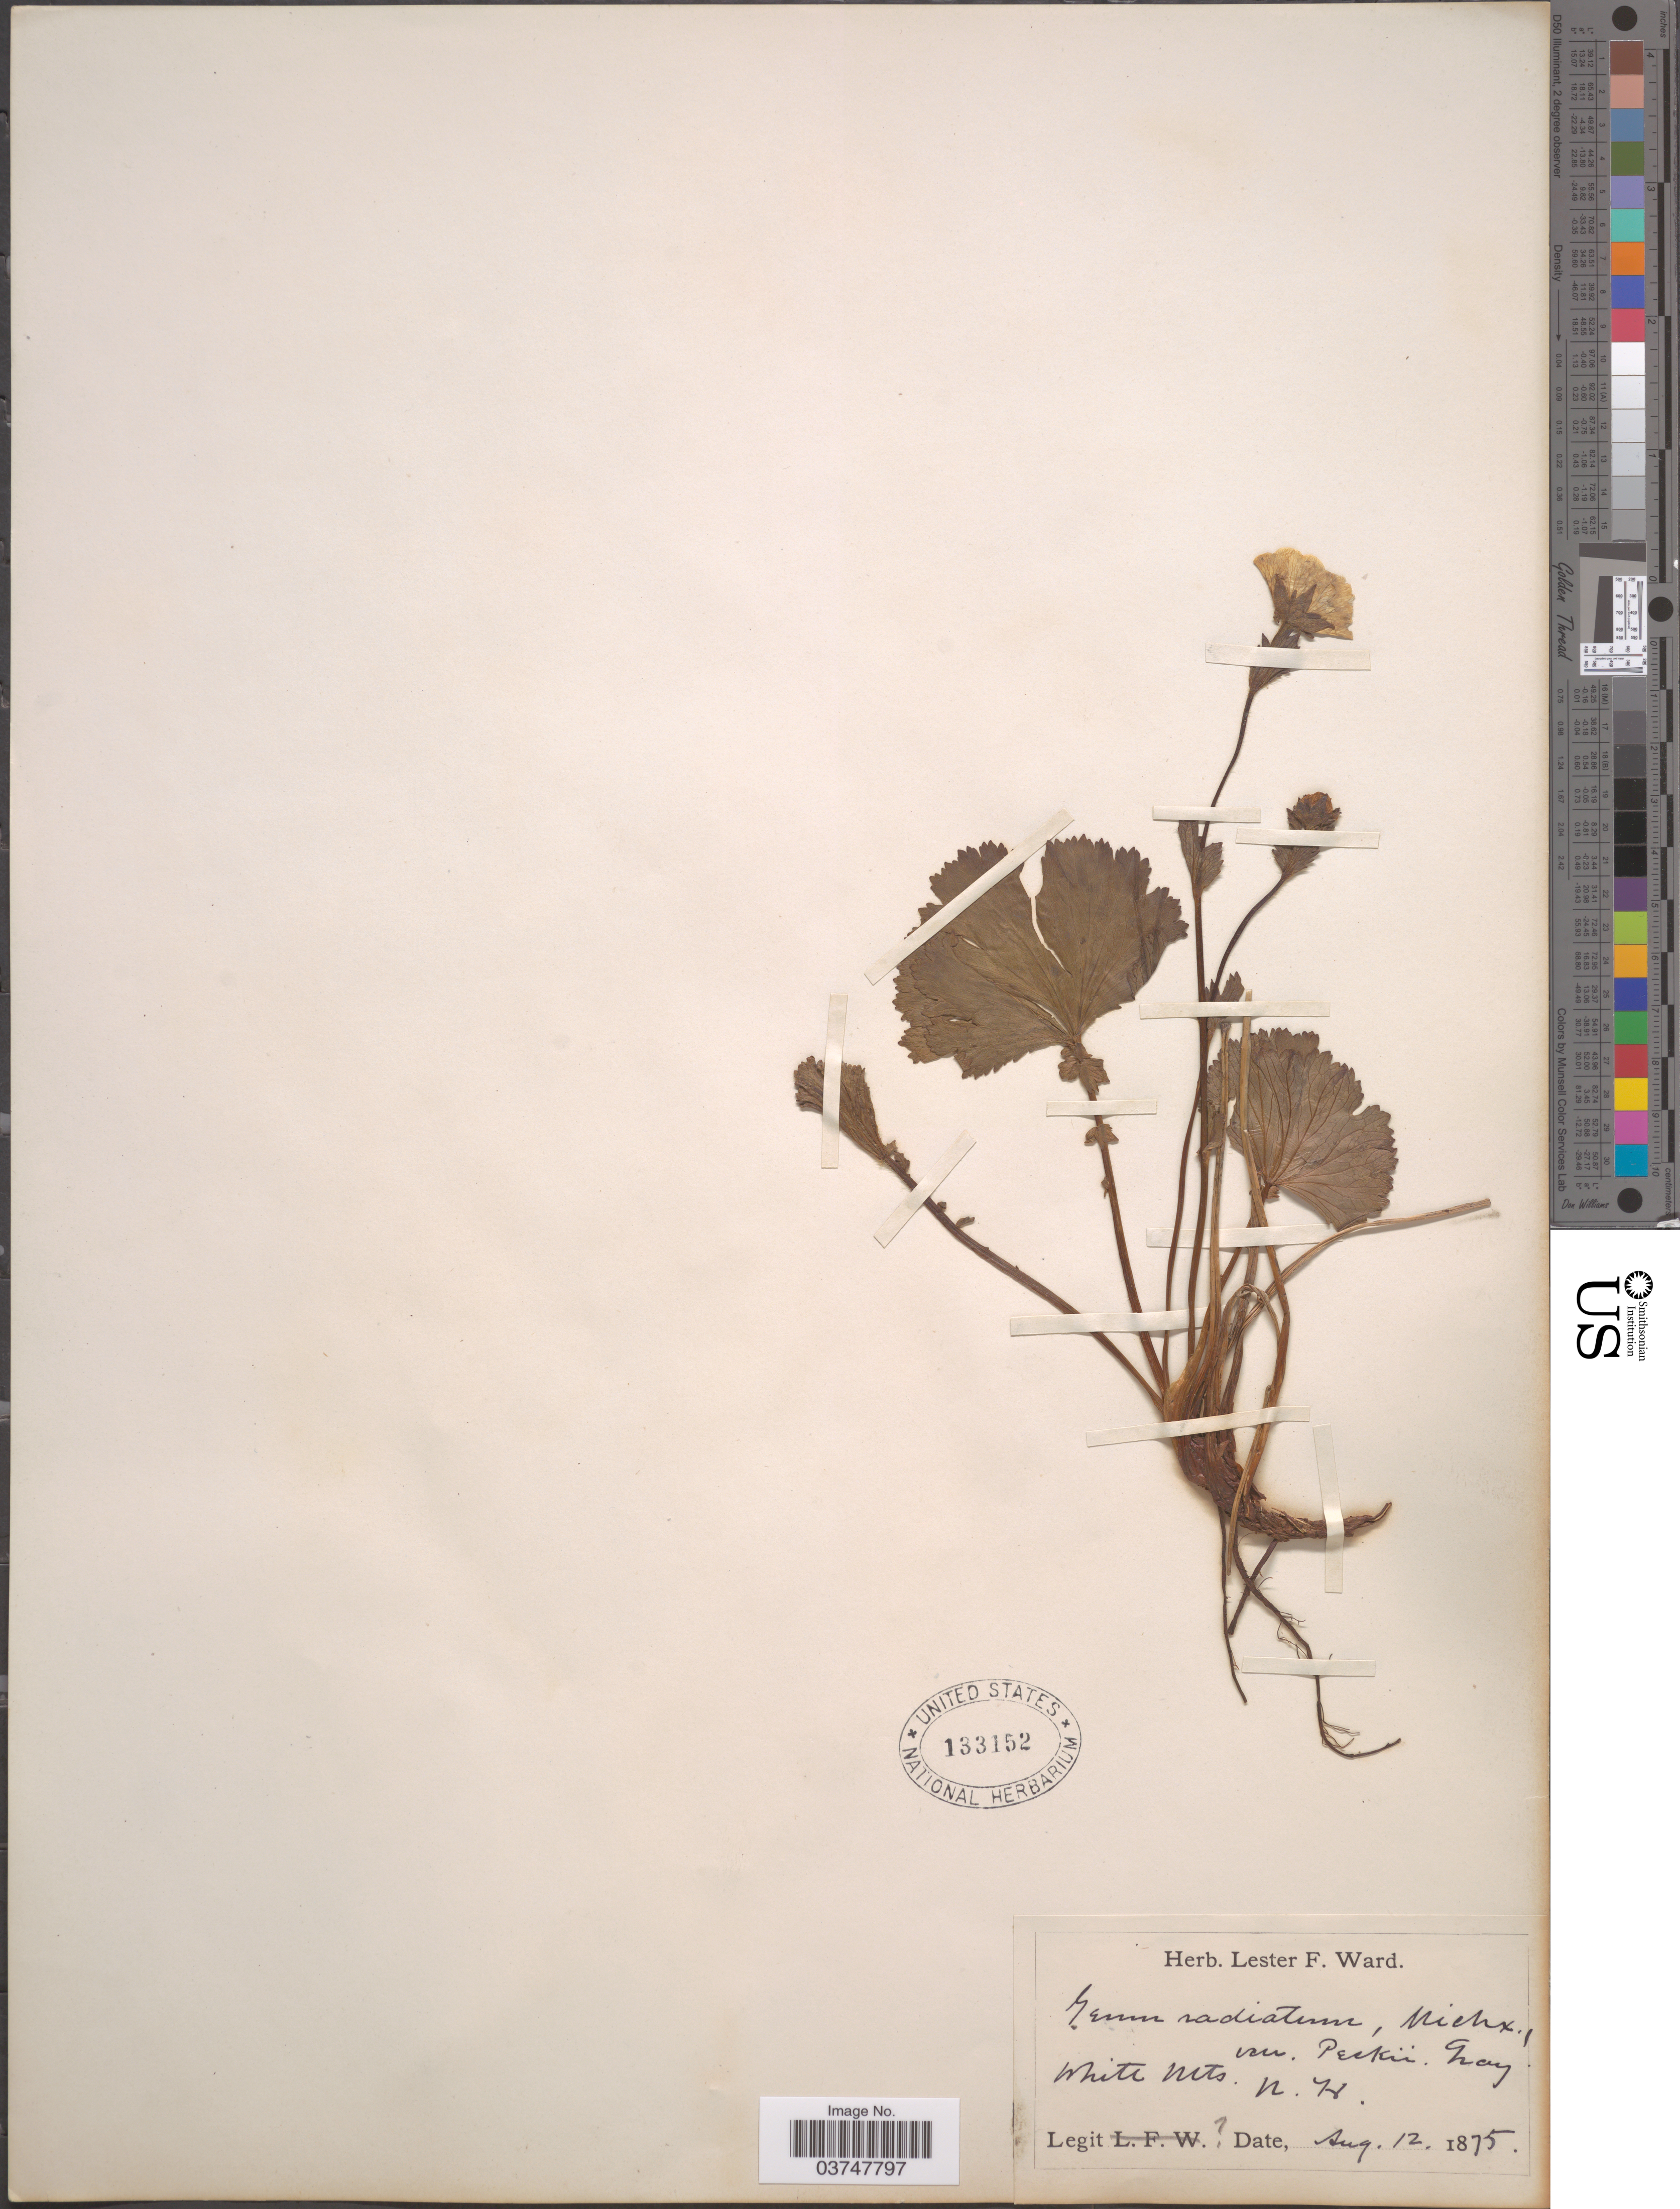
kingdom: Plantae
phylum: Tracheophyta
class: Magnoliopsida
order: Rosales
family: Rosaceae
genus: Geum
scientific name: Geum peckii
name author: Pursh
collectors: ex herb. Lester F. Ward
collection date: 1875-08-12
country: United States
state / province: New Hampshire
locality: White Mts.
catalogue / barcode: US 133152